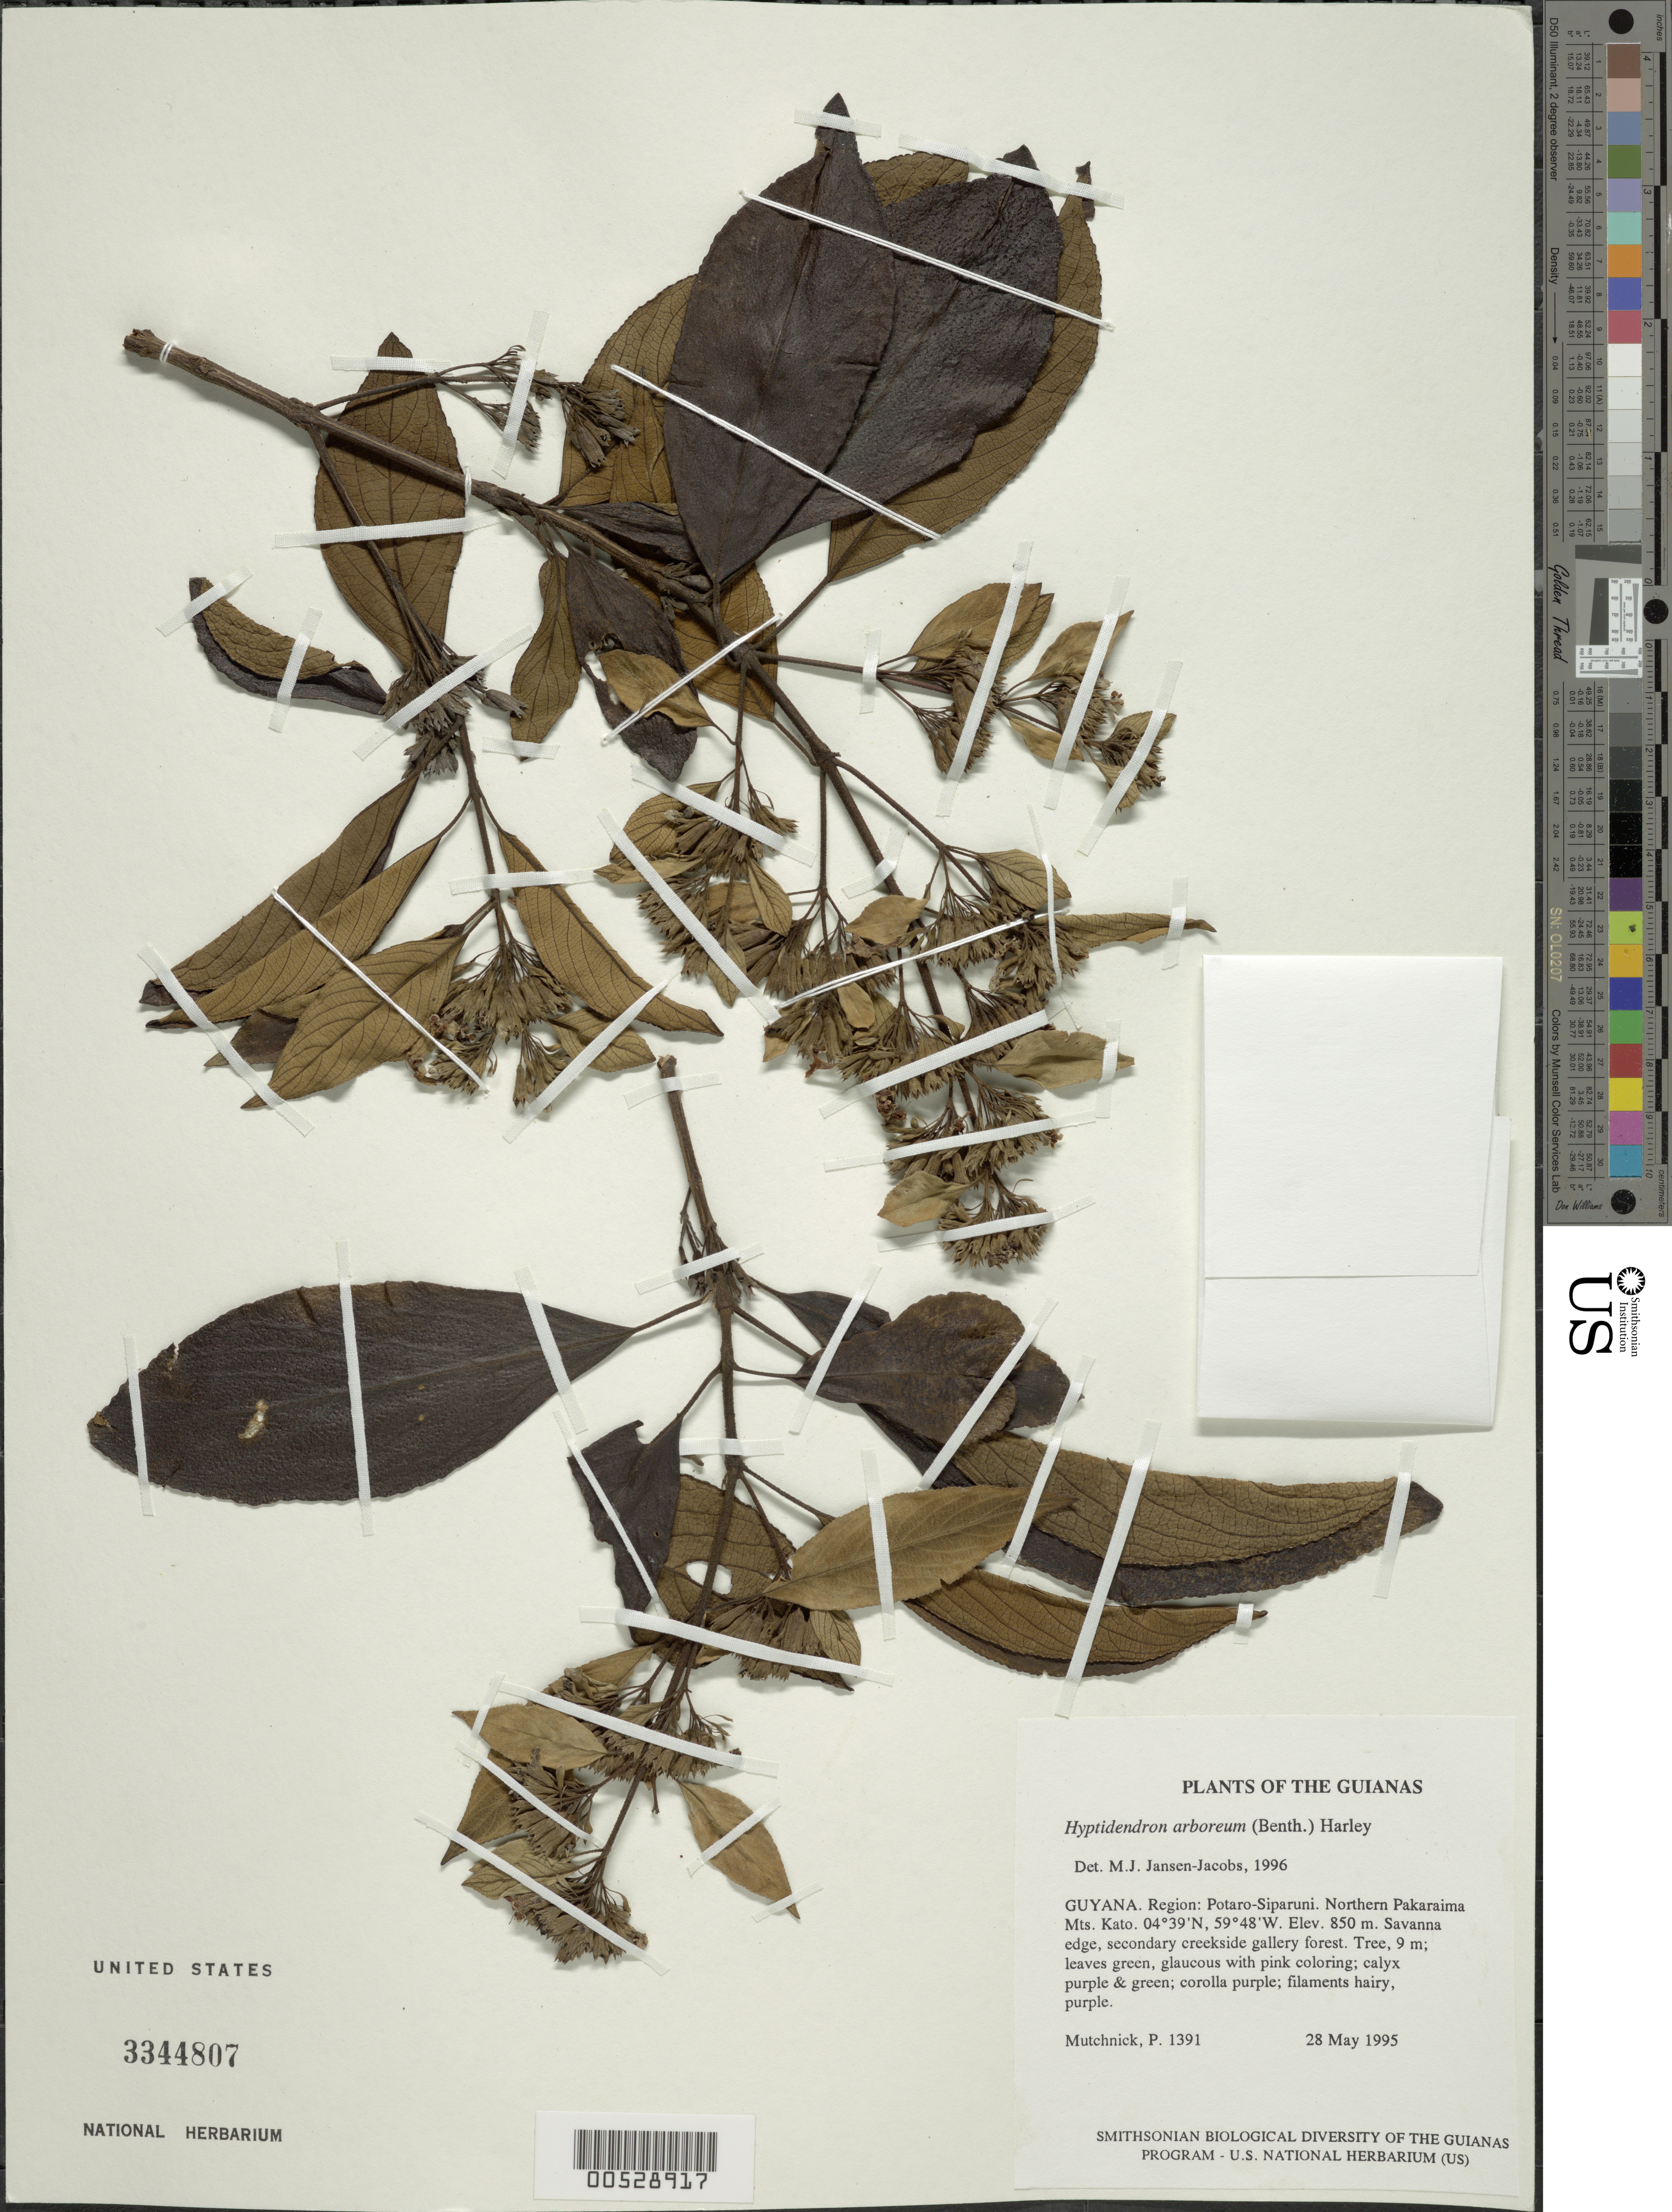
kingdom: Plantae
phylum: Tracheophyta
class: Magnoliopsida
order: Lamiales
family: Lamiaceae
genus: Hyptidendron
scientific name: Hyptidendron arboreum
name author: (Benth.) Harley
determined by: Jansen-Jacobs, M. J., (U), Nationaal Herbarium Nederland, Utrecht University branch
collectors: P. Mutchnick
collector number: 1391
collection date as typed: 28 May 1995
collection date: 1995-05-28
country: Guyana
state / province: Potaro-Siparuni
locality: Northern Pakaraima Mts. Kato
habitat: Savanna edge, secondary creekside gallery forest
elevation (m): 850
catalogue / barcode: US 3344807